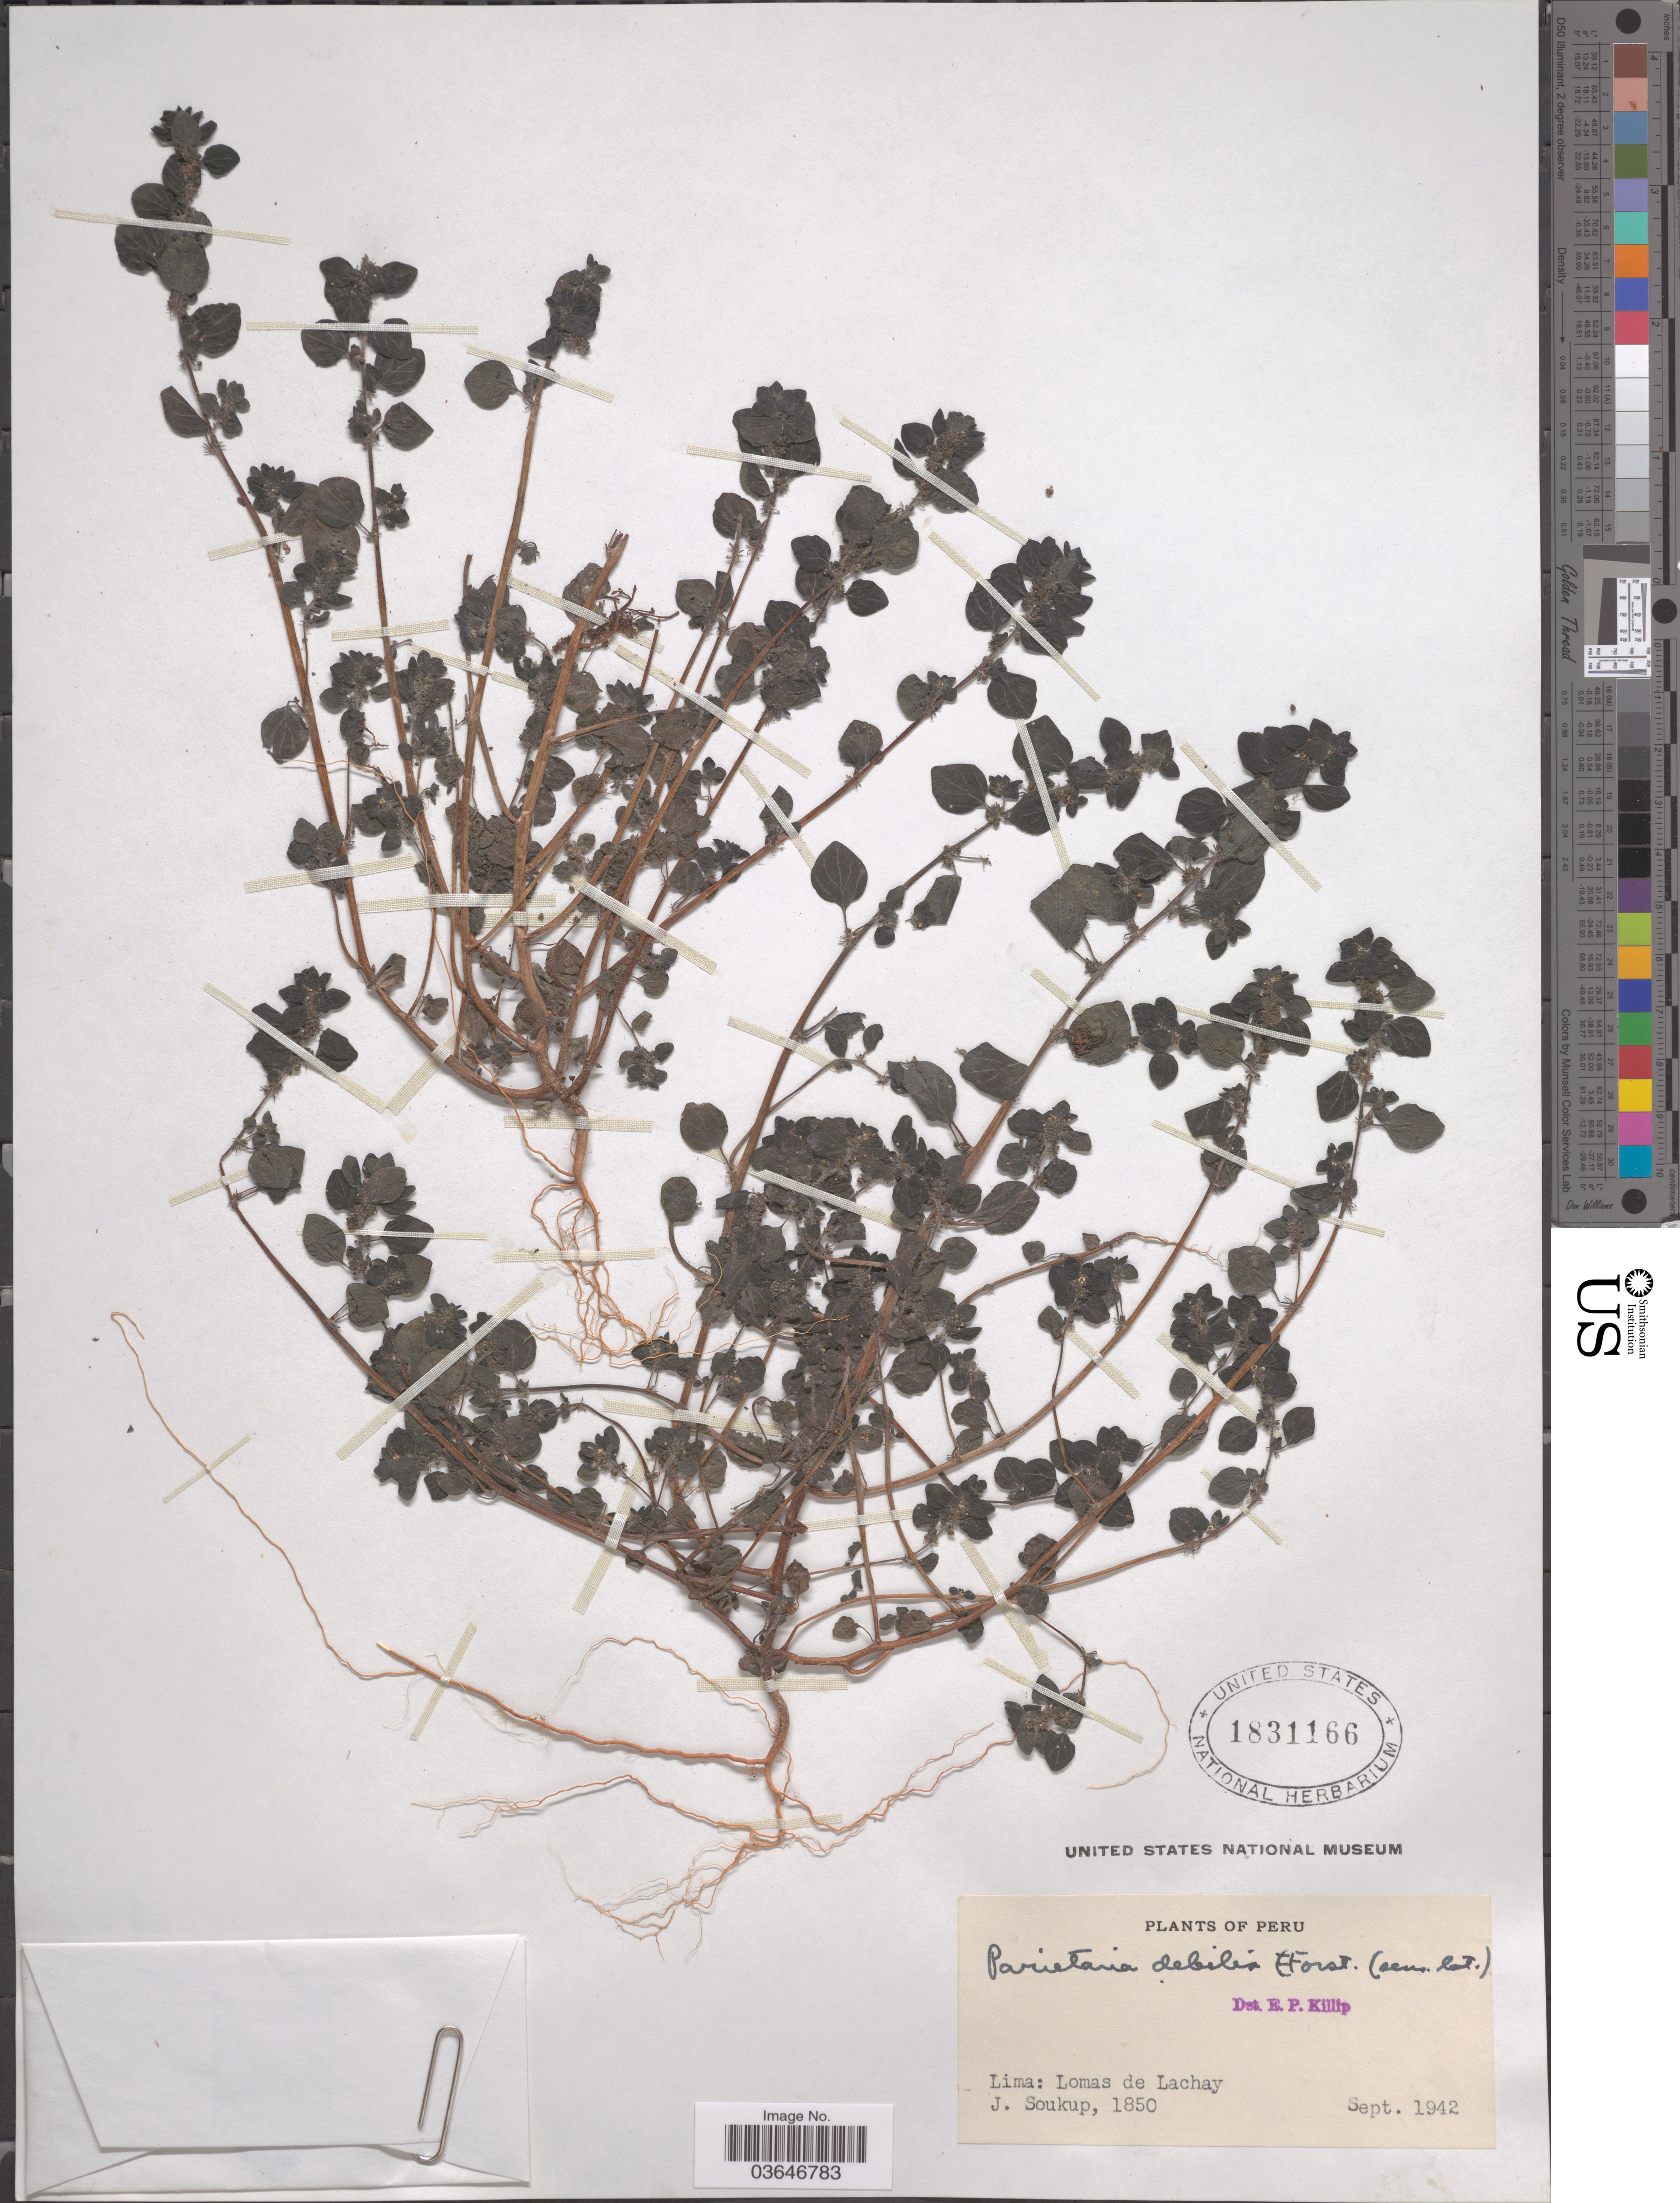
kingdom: Plantae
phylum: Tracheophyta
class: Magnoliopsida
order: Rosales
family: Urticaceae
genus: Parietaria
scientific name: Parietaria debilis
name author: G. Forst.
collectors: J. Soukup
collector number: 1850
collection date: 1942-09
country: Peru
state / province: Lima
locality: Lomas de Lachay.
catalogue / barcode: US 1831166